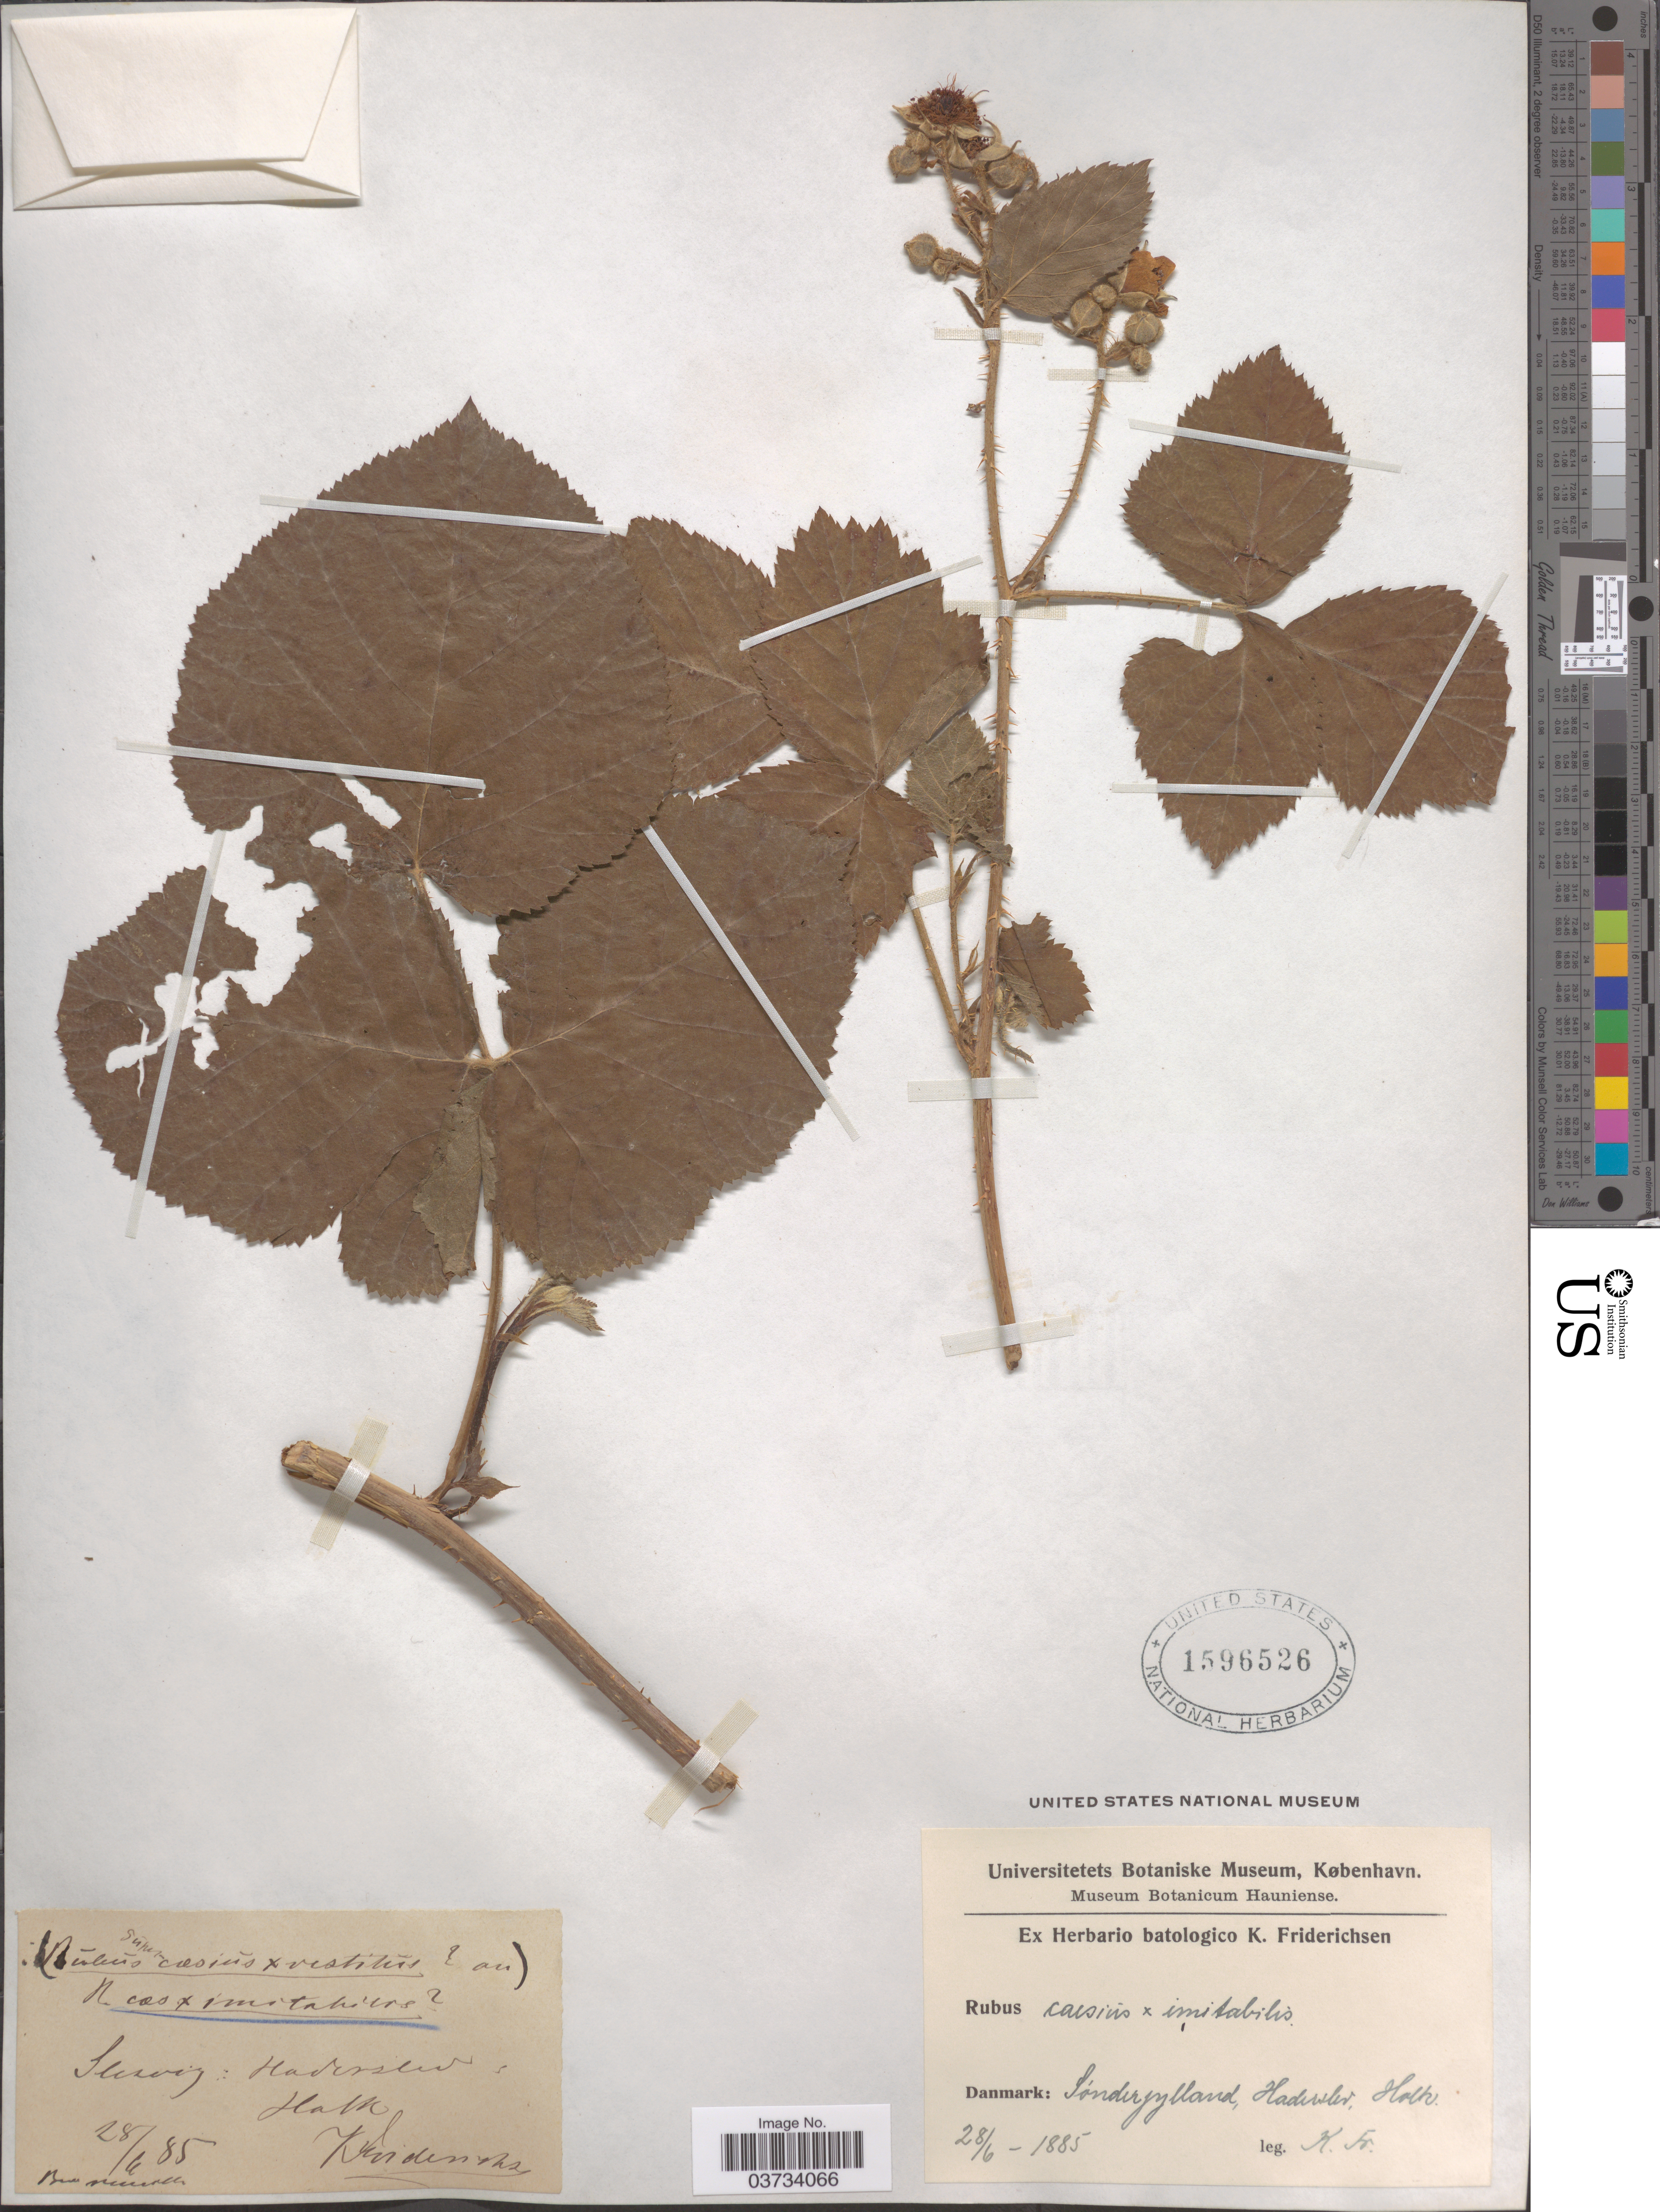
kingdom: Plantae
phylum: Tracheophyta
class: Magnoliopsida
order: Rosales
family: Rosaceae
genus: Rubus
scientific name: Rubus caesius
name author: L.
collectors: K. Friderichsen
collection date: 1885-06-28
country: Denmark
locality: Slesvig. Sónderjylland, Haderslev, Halk.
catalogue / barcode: US 1596526